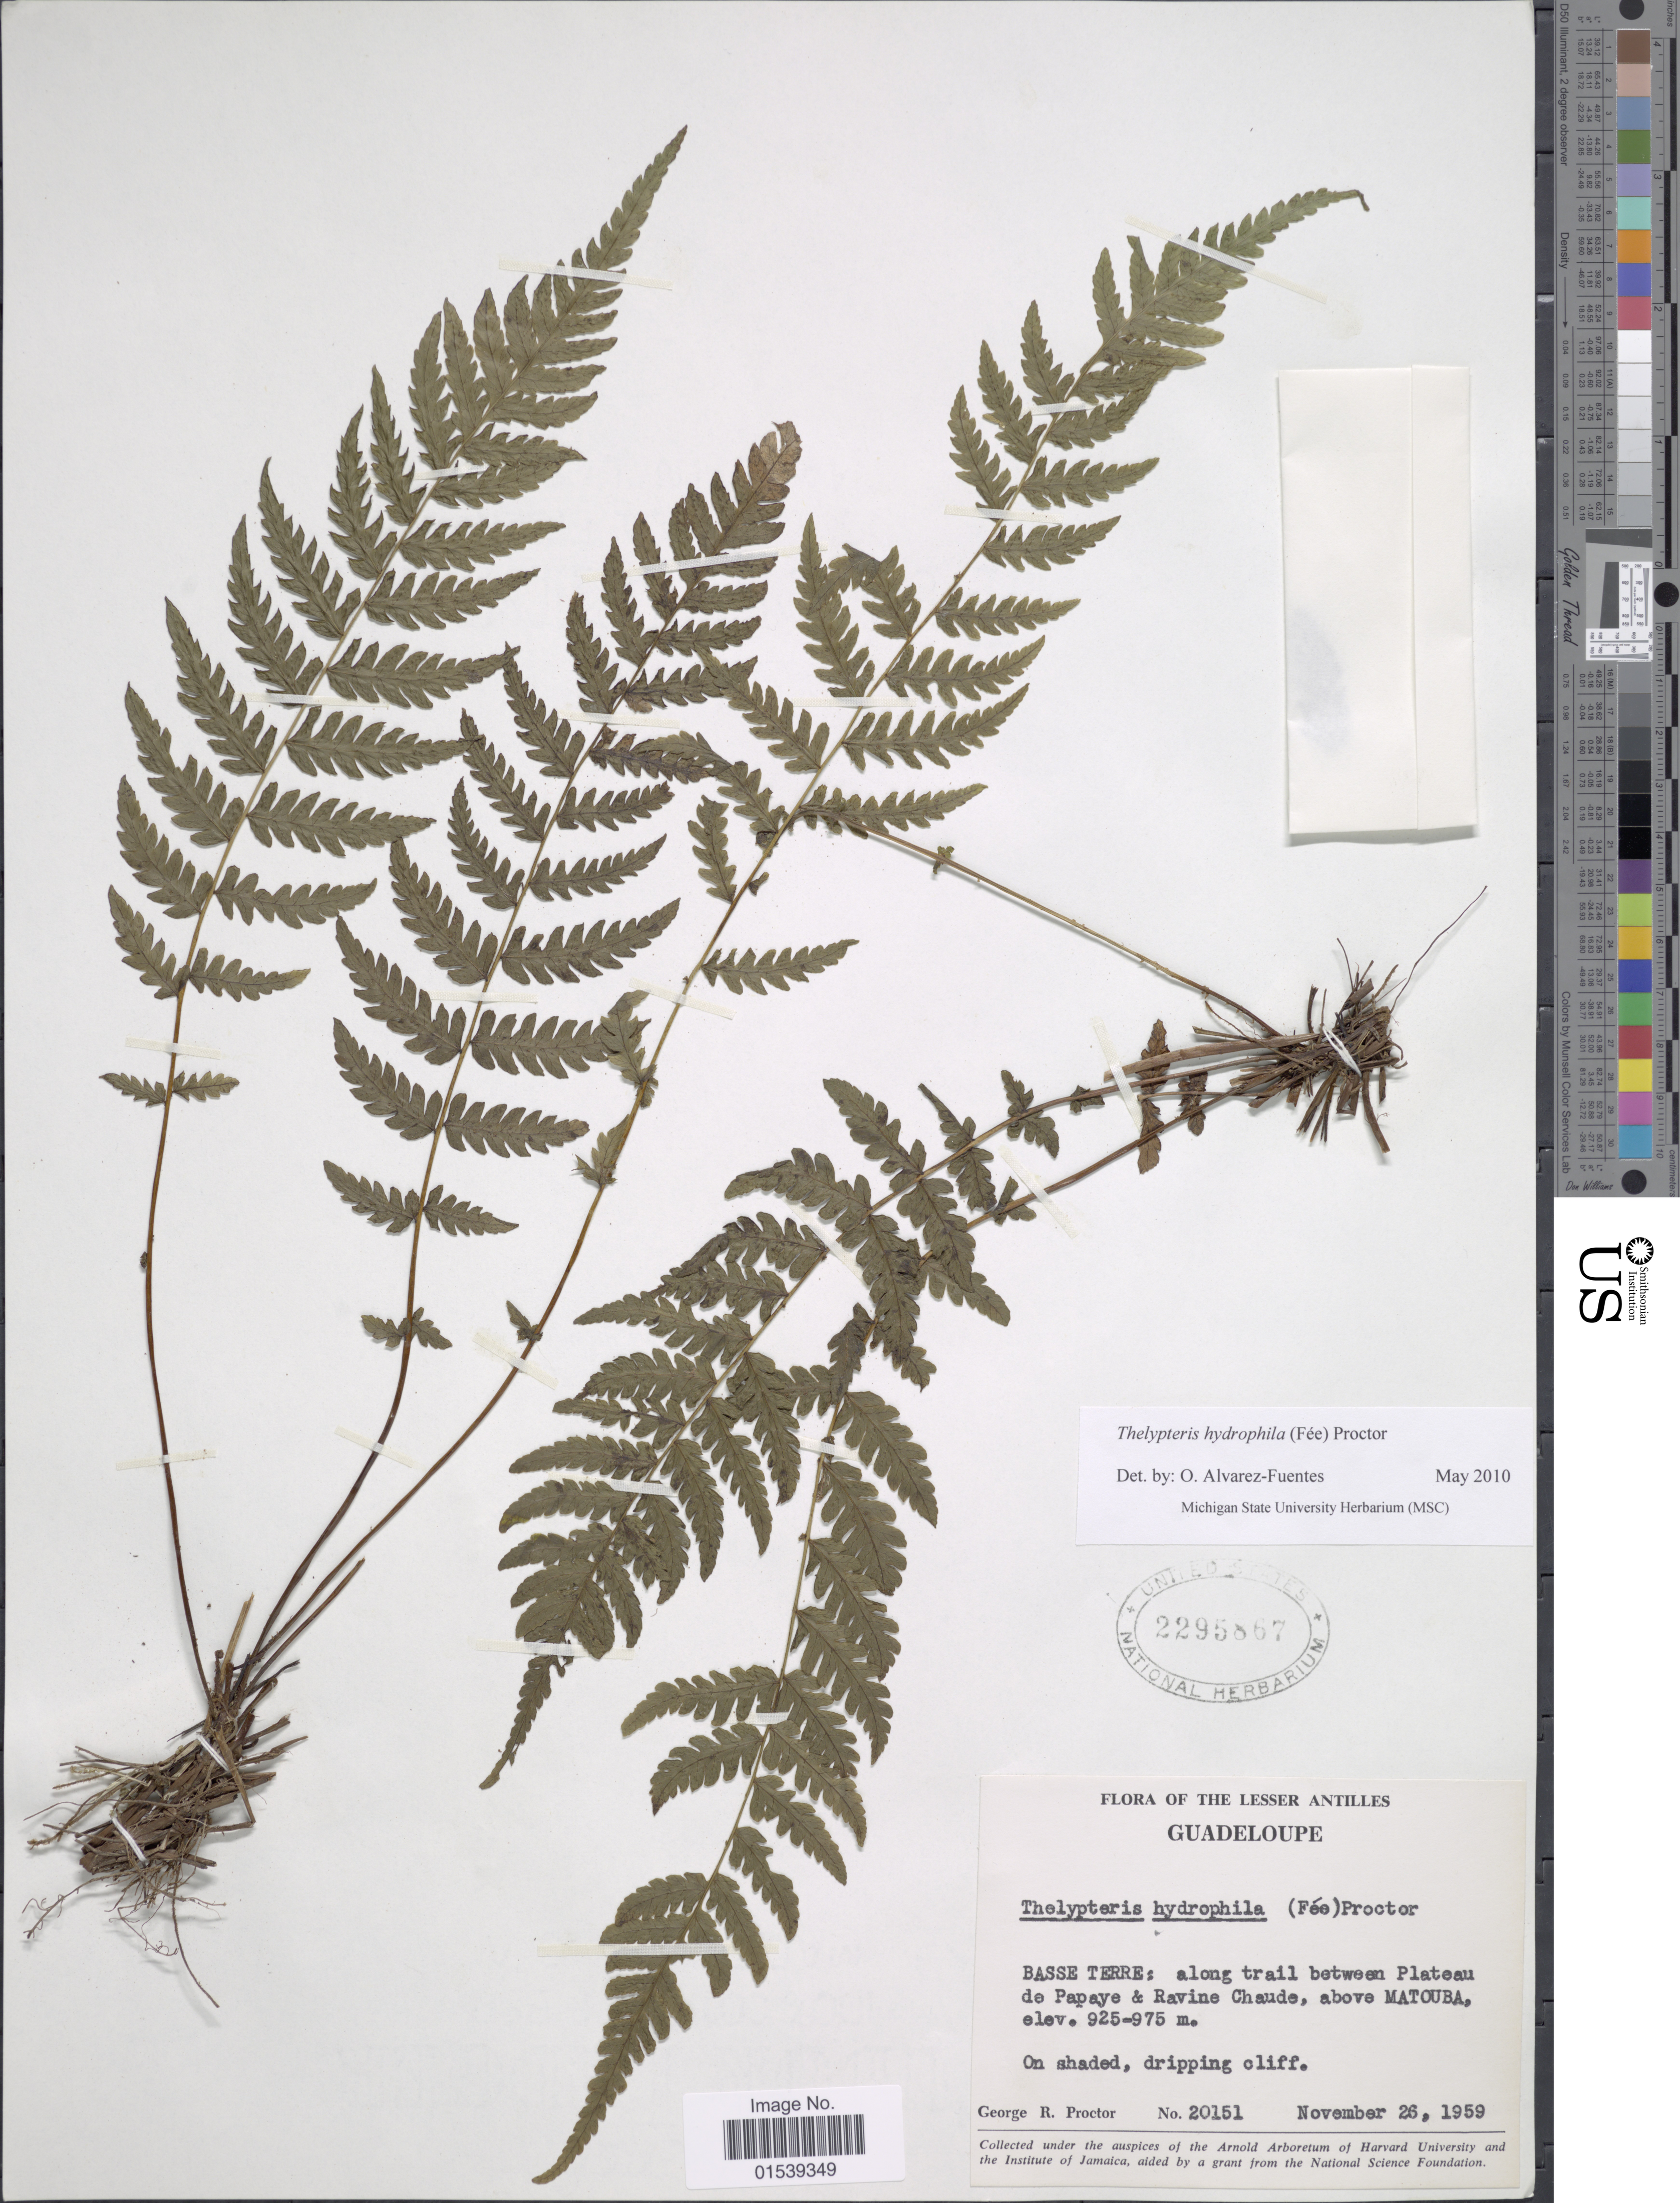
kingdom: Plantae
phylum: Tracheophyta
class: Polypodiopsida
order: Polypodiales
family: Thelypteridaceae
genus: Amauropelta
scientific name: Amauropelta hydrophila (Fée) comb. nov., ined 2015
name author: (Fée)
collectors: G. R. Proctor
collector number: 20151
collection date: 1959-11-26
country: Guadeloupe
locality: Lesser Antilles, Basse Terre: along trail between Plateau de Papaye & Ravine Chaude, about Matouba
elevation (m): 925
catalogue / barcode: US 2295867